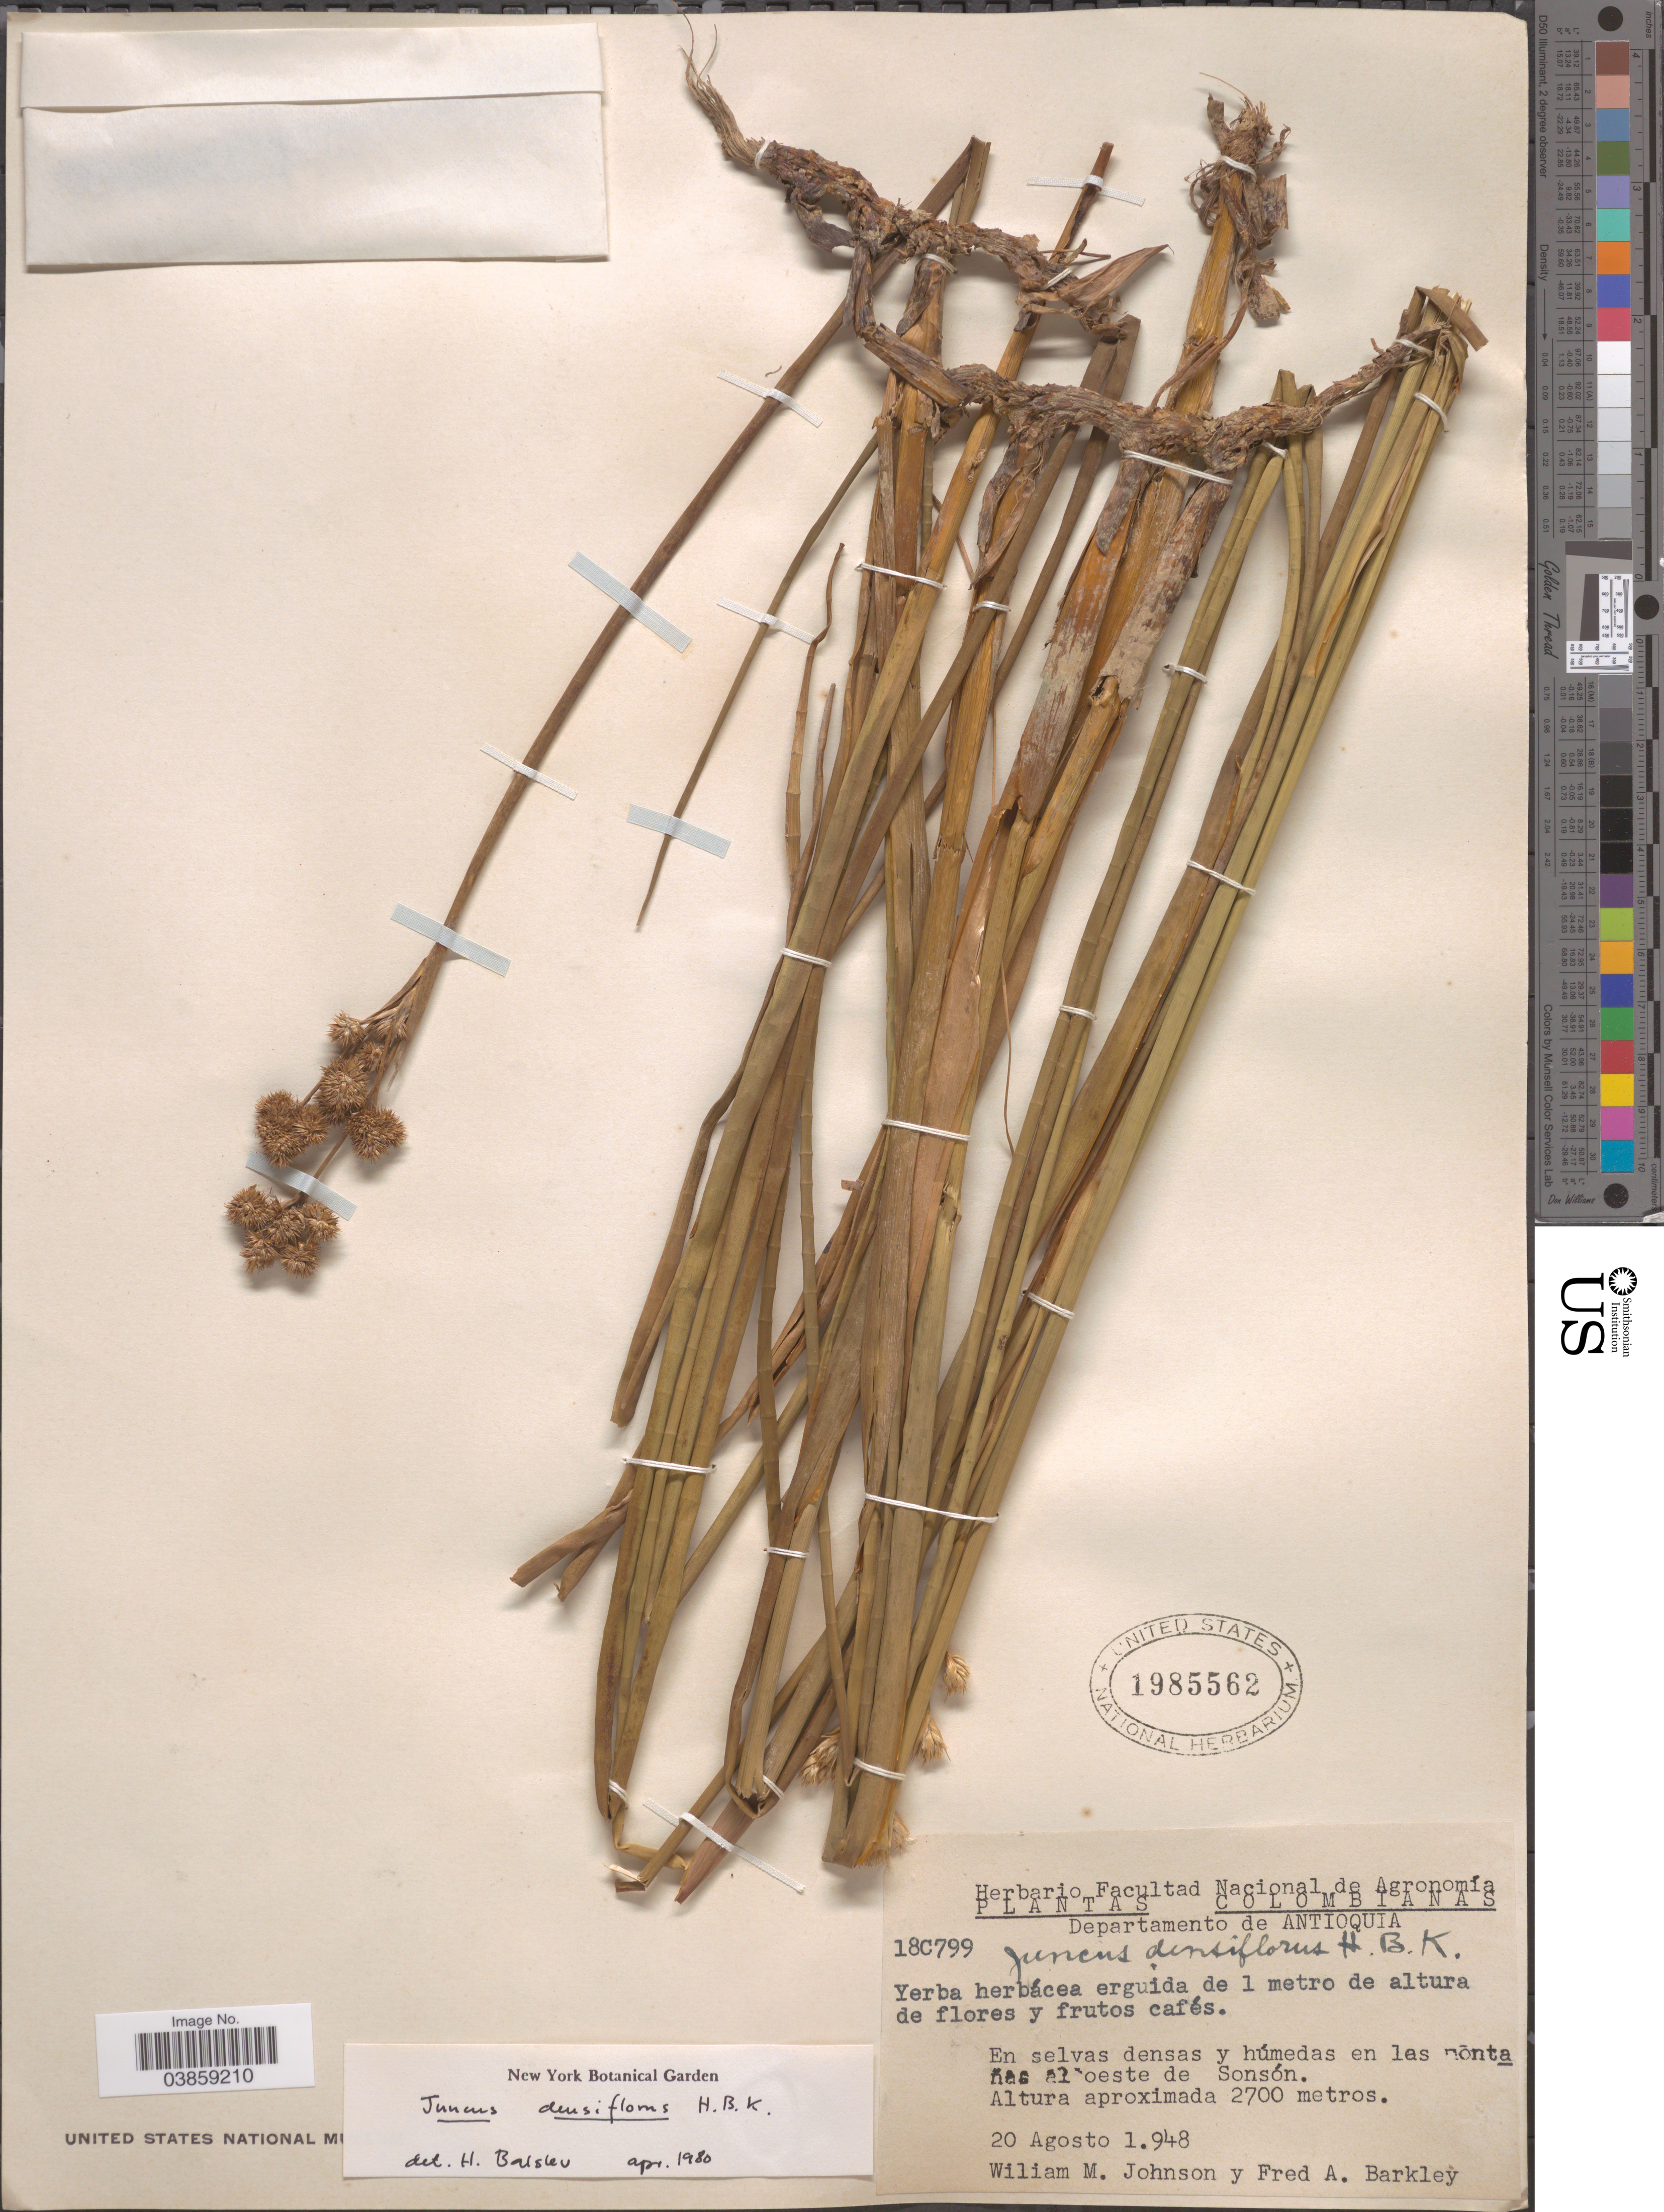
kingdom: Plantae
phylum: Tracheophyta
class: Liliopsida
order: Poales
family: Juncaceae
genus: Juncus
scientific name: Juncus densiflorus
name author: Kunth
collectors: W. M. Johnson & F. A. Barkley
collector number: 18C799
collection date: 1948-08-20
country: Colombia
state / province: Antioquia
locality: Departamento de Antioquia. Las montañas al oeste de Sonsón.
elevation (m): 2700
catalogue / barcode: US 1985562